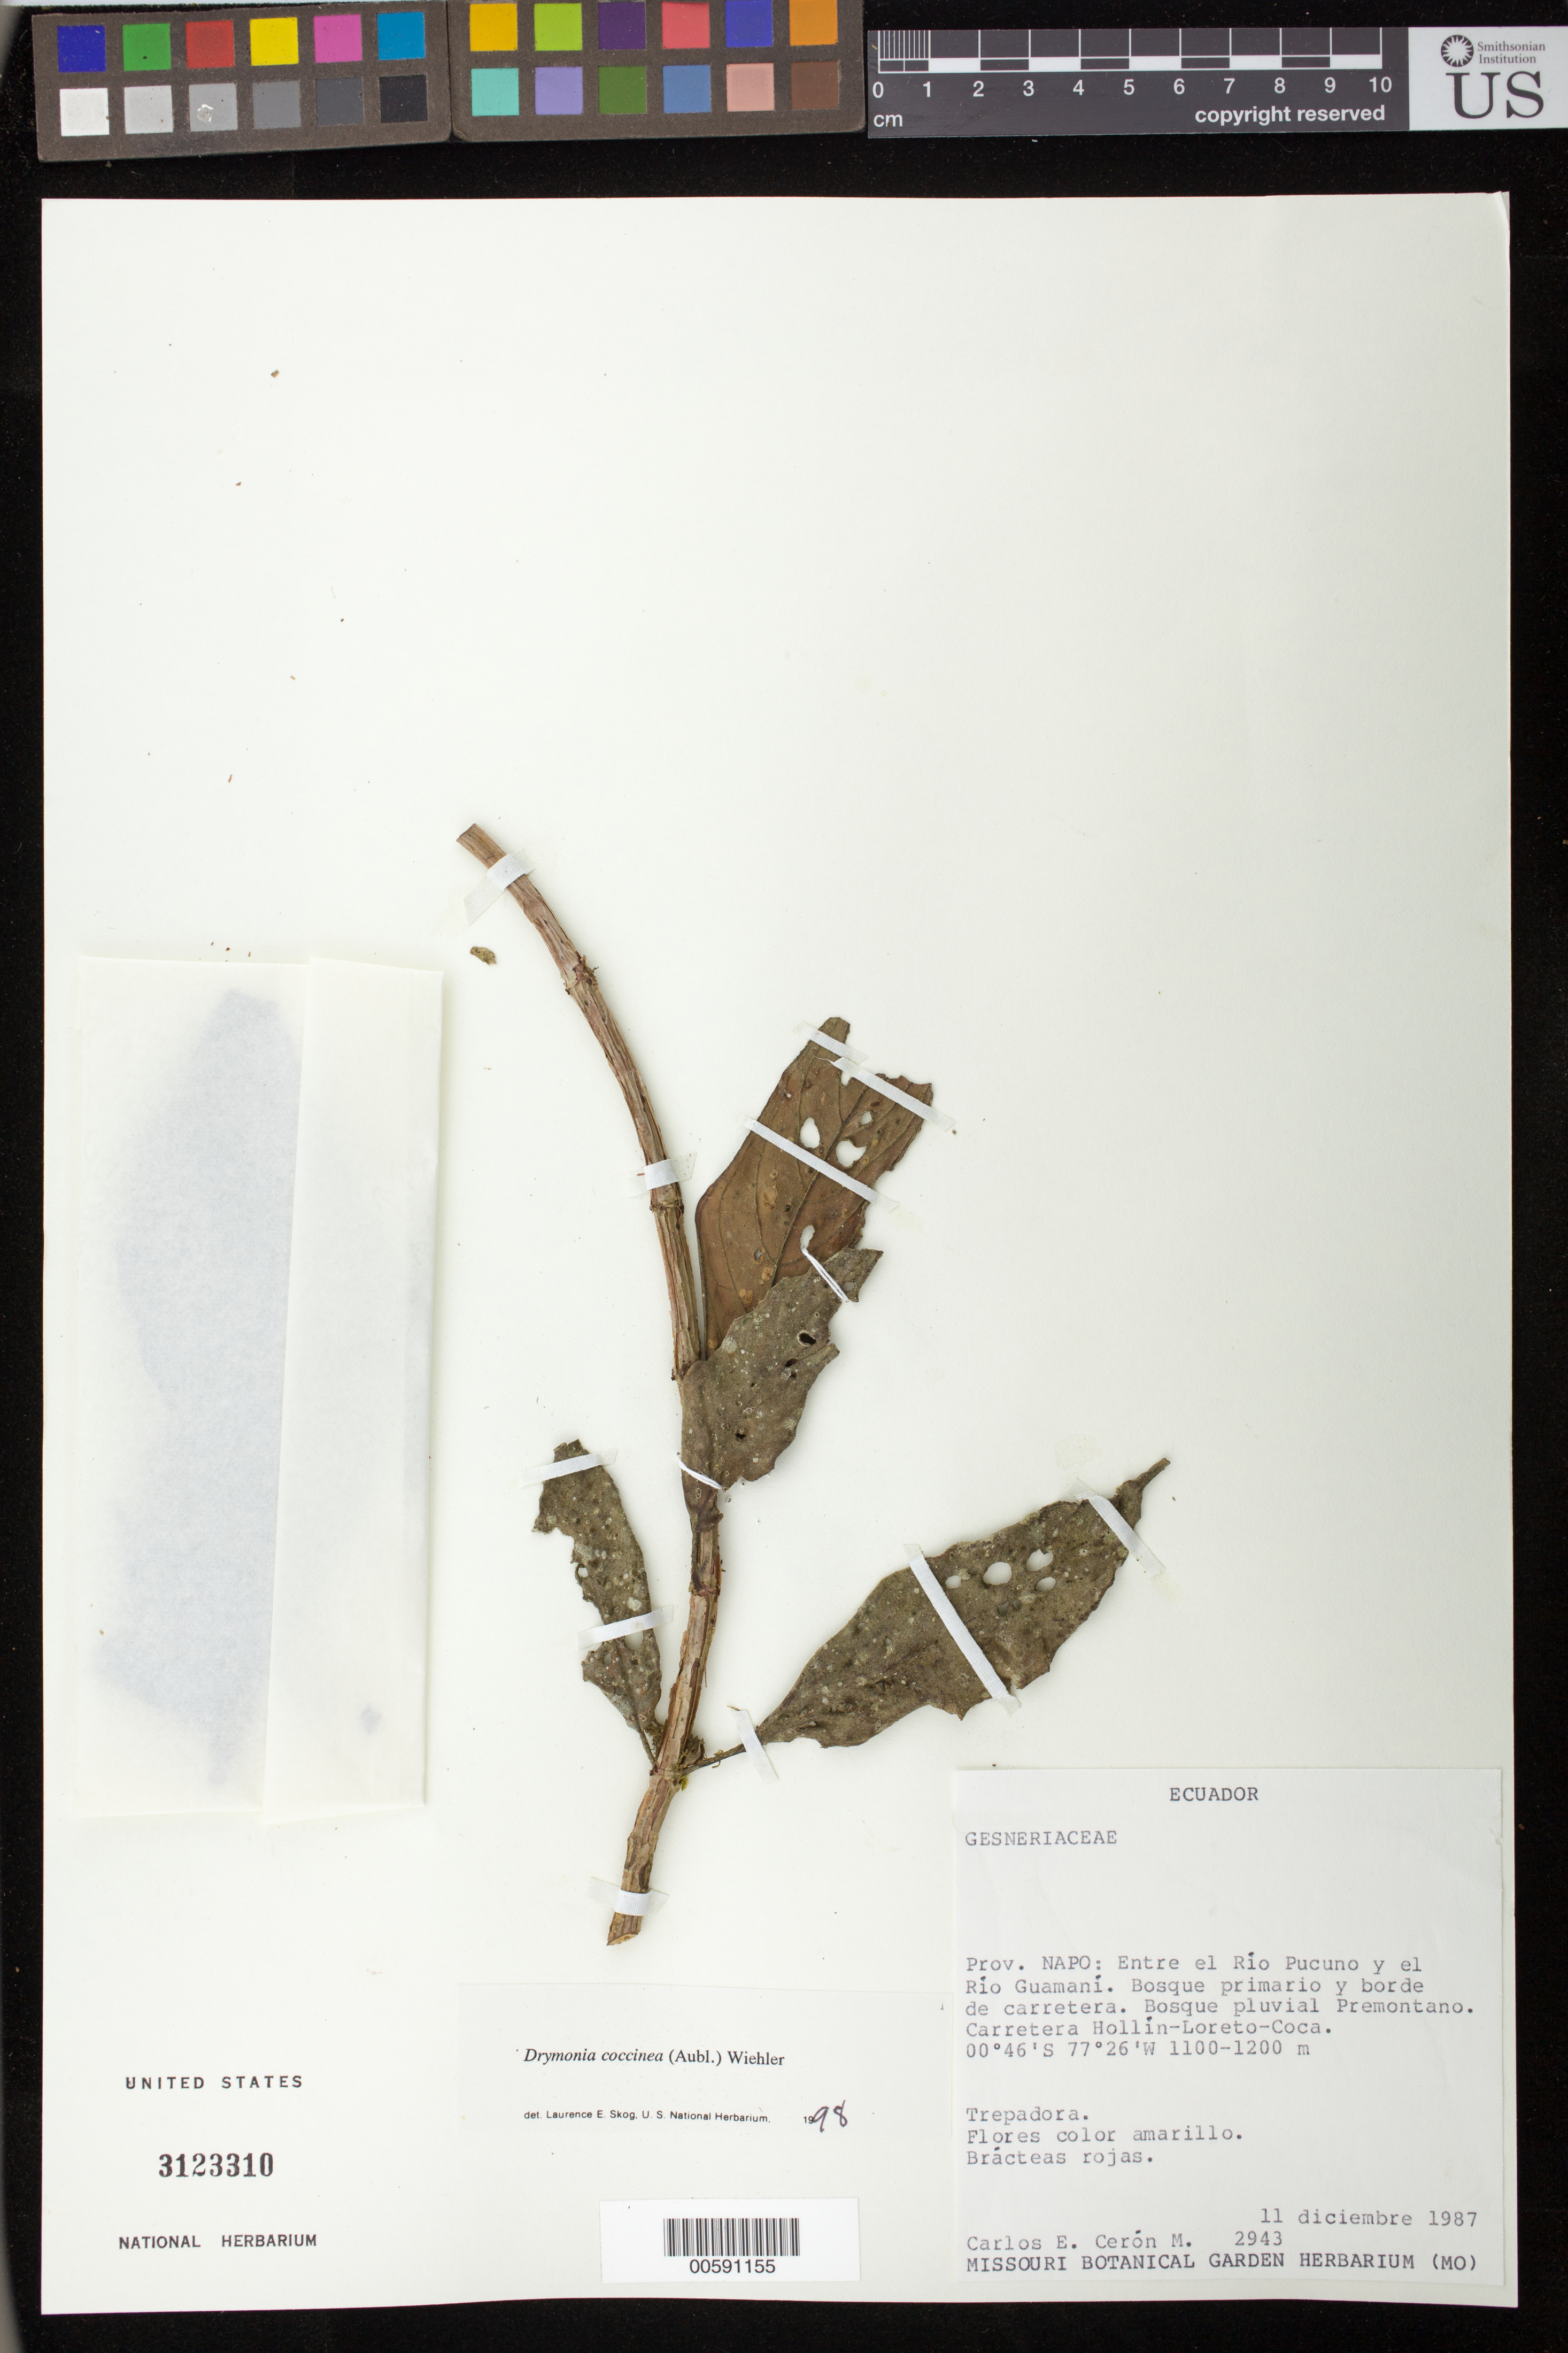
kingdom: Plantae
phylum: Tracheophyta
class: Magnoliopsida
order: Lamiales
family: Gesneriaceae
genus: Drymonia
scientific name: Drymonia coccinea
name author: (Aubl.) Wiehler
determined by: Skog, Laurence E.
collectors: C. E. Cerón M.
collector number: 2943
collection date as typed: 11 Dec 1987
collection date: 1987-12-11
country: Ecuador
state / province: Napo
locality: Entre el Río Pucuno y el Río Guamaní, Carretera Hollín - Loreto - Coca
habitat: Bosque primario y borde de carretera; bosque pluvial premontano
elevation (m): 1100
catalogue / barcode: US 3123310